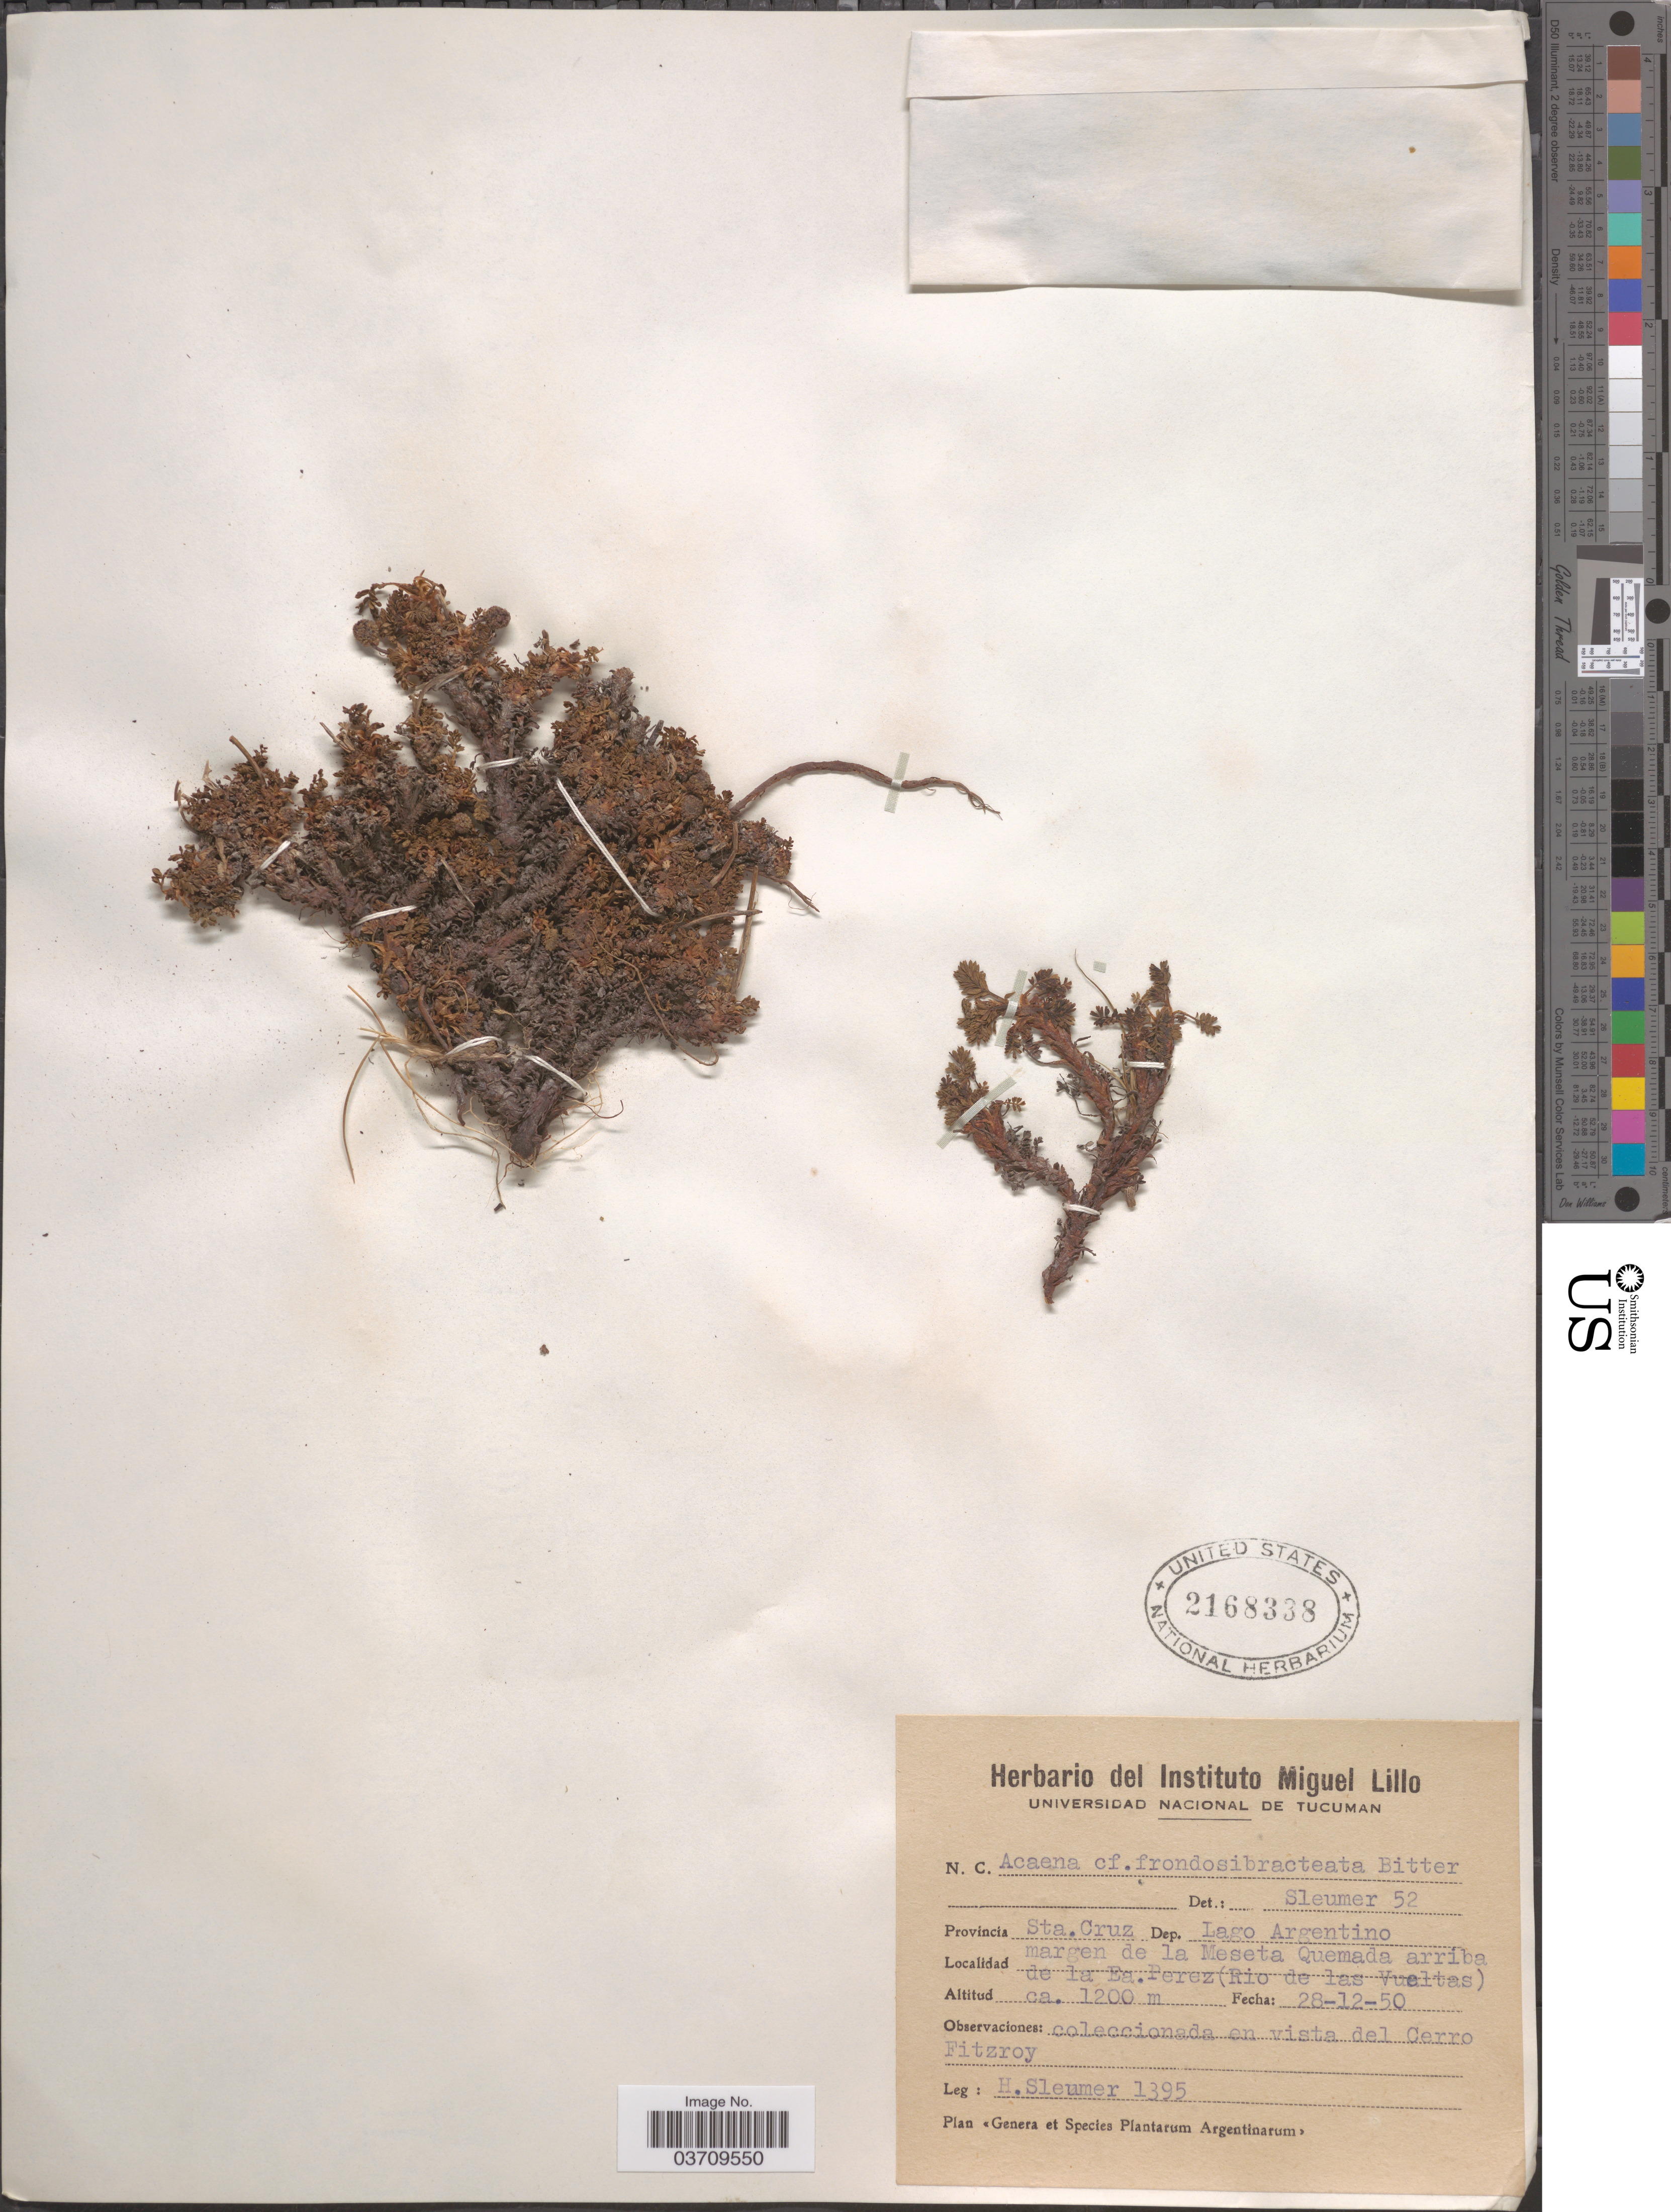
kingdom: Plantae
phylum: Tracheophyta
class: Magnoliopsida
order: Rosales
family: Rosaceae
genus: Acaena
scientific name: Acaena frondosibracteata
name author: Bitter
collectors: H. O. Sleumer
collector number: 1395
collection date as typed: Transcribed d/m/y: 28/12/50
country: Argentina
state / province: Santa Cruz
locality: Dep. Lago Argentino margen de la Meseta Quemada arriba de la Ea. Perez (Rio de las Vueltas). En vista del Cerro Fitzroy.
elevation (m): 1200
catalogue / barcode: US 2168338